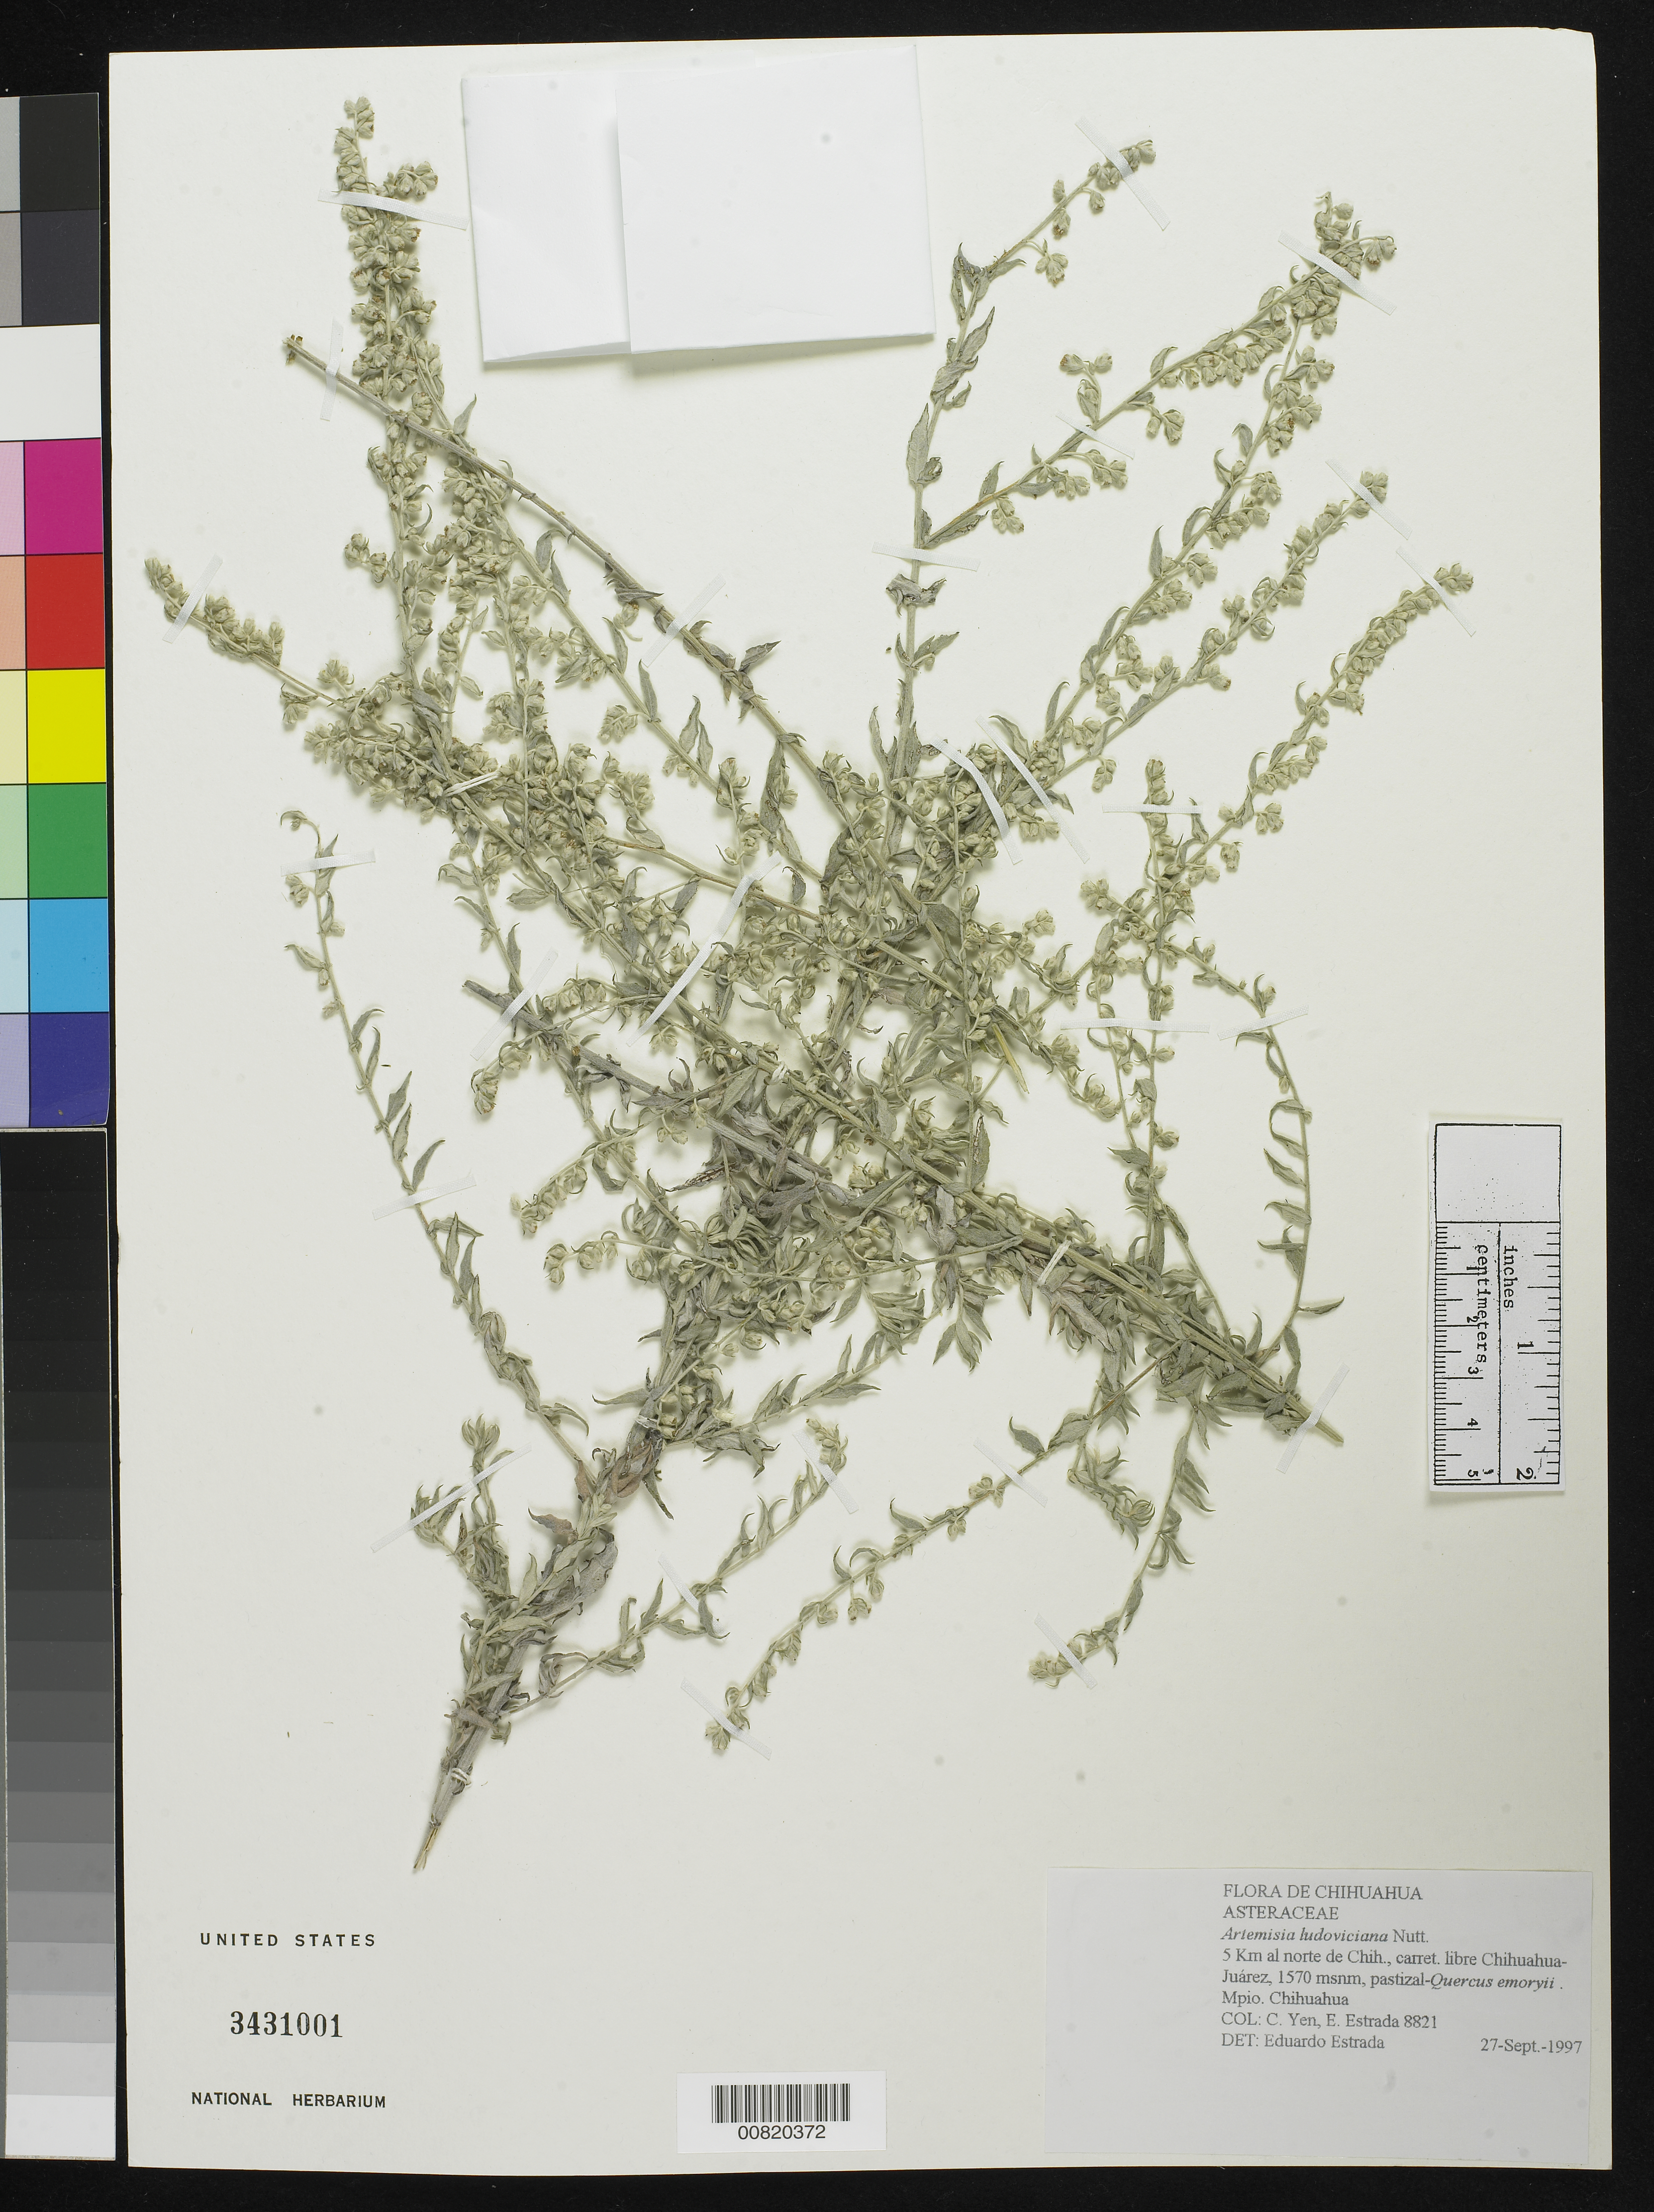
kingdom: Plantae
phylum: Tracheophyta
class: Magnoliopsida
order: Asterales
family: Asteraceae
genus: Artemisia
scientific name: Artemisia ludoviciana subsp. mexicana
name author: (Willd. ex Spreng.) D.D. Keck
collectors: Y. C. Yang & E. Estrada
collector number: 8821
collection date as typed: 27 Sep 1997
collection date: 1997-09-27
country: Mexico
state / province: Chihuahua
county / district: Chihuahua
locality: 5 km. al norte de Chihuahua, carretera libre Chihuahua- Juárez.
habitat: Pastizal Quercus emoryii.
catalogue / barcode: US 3431001